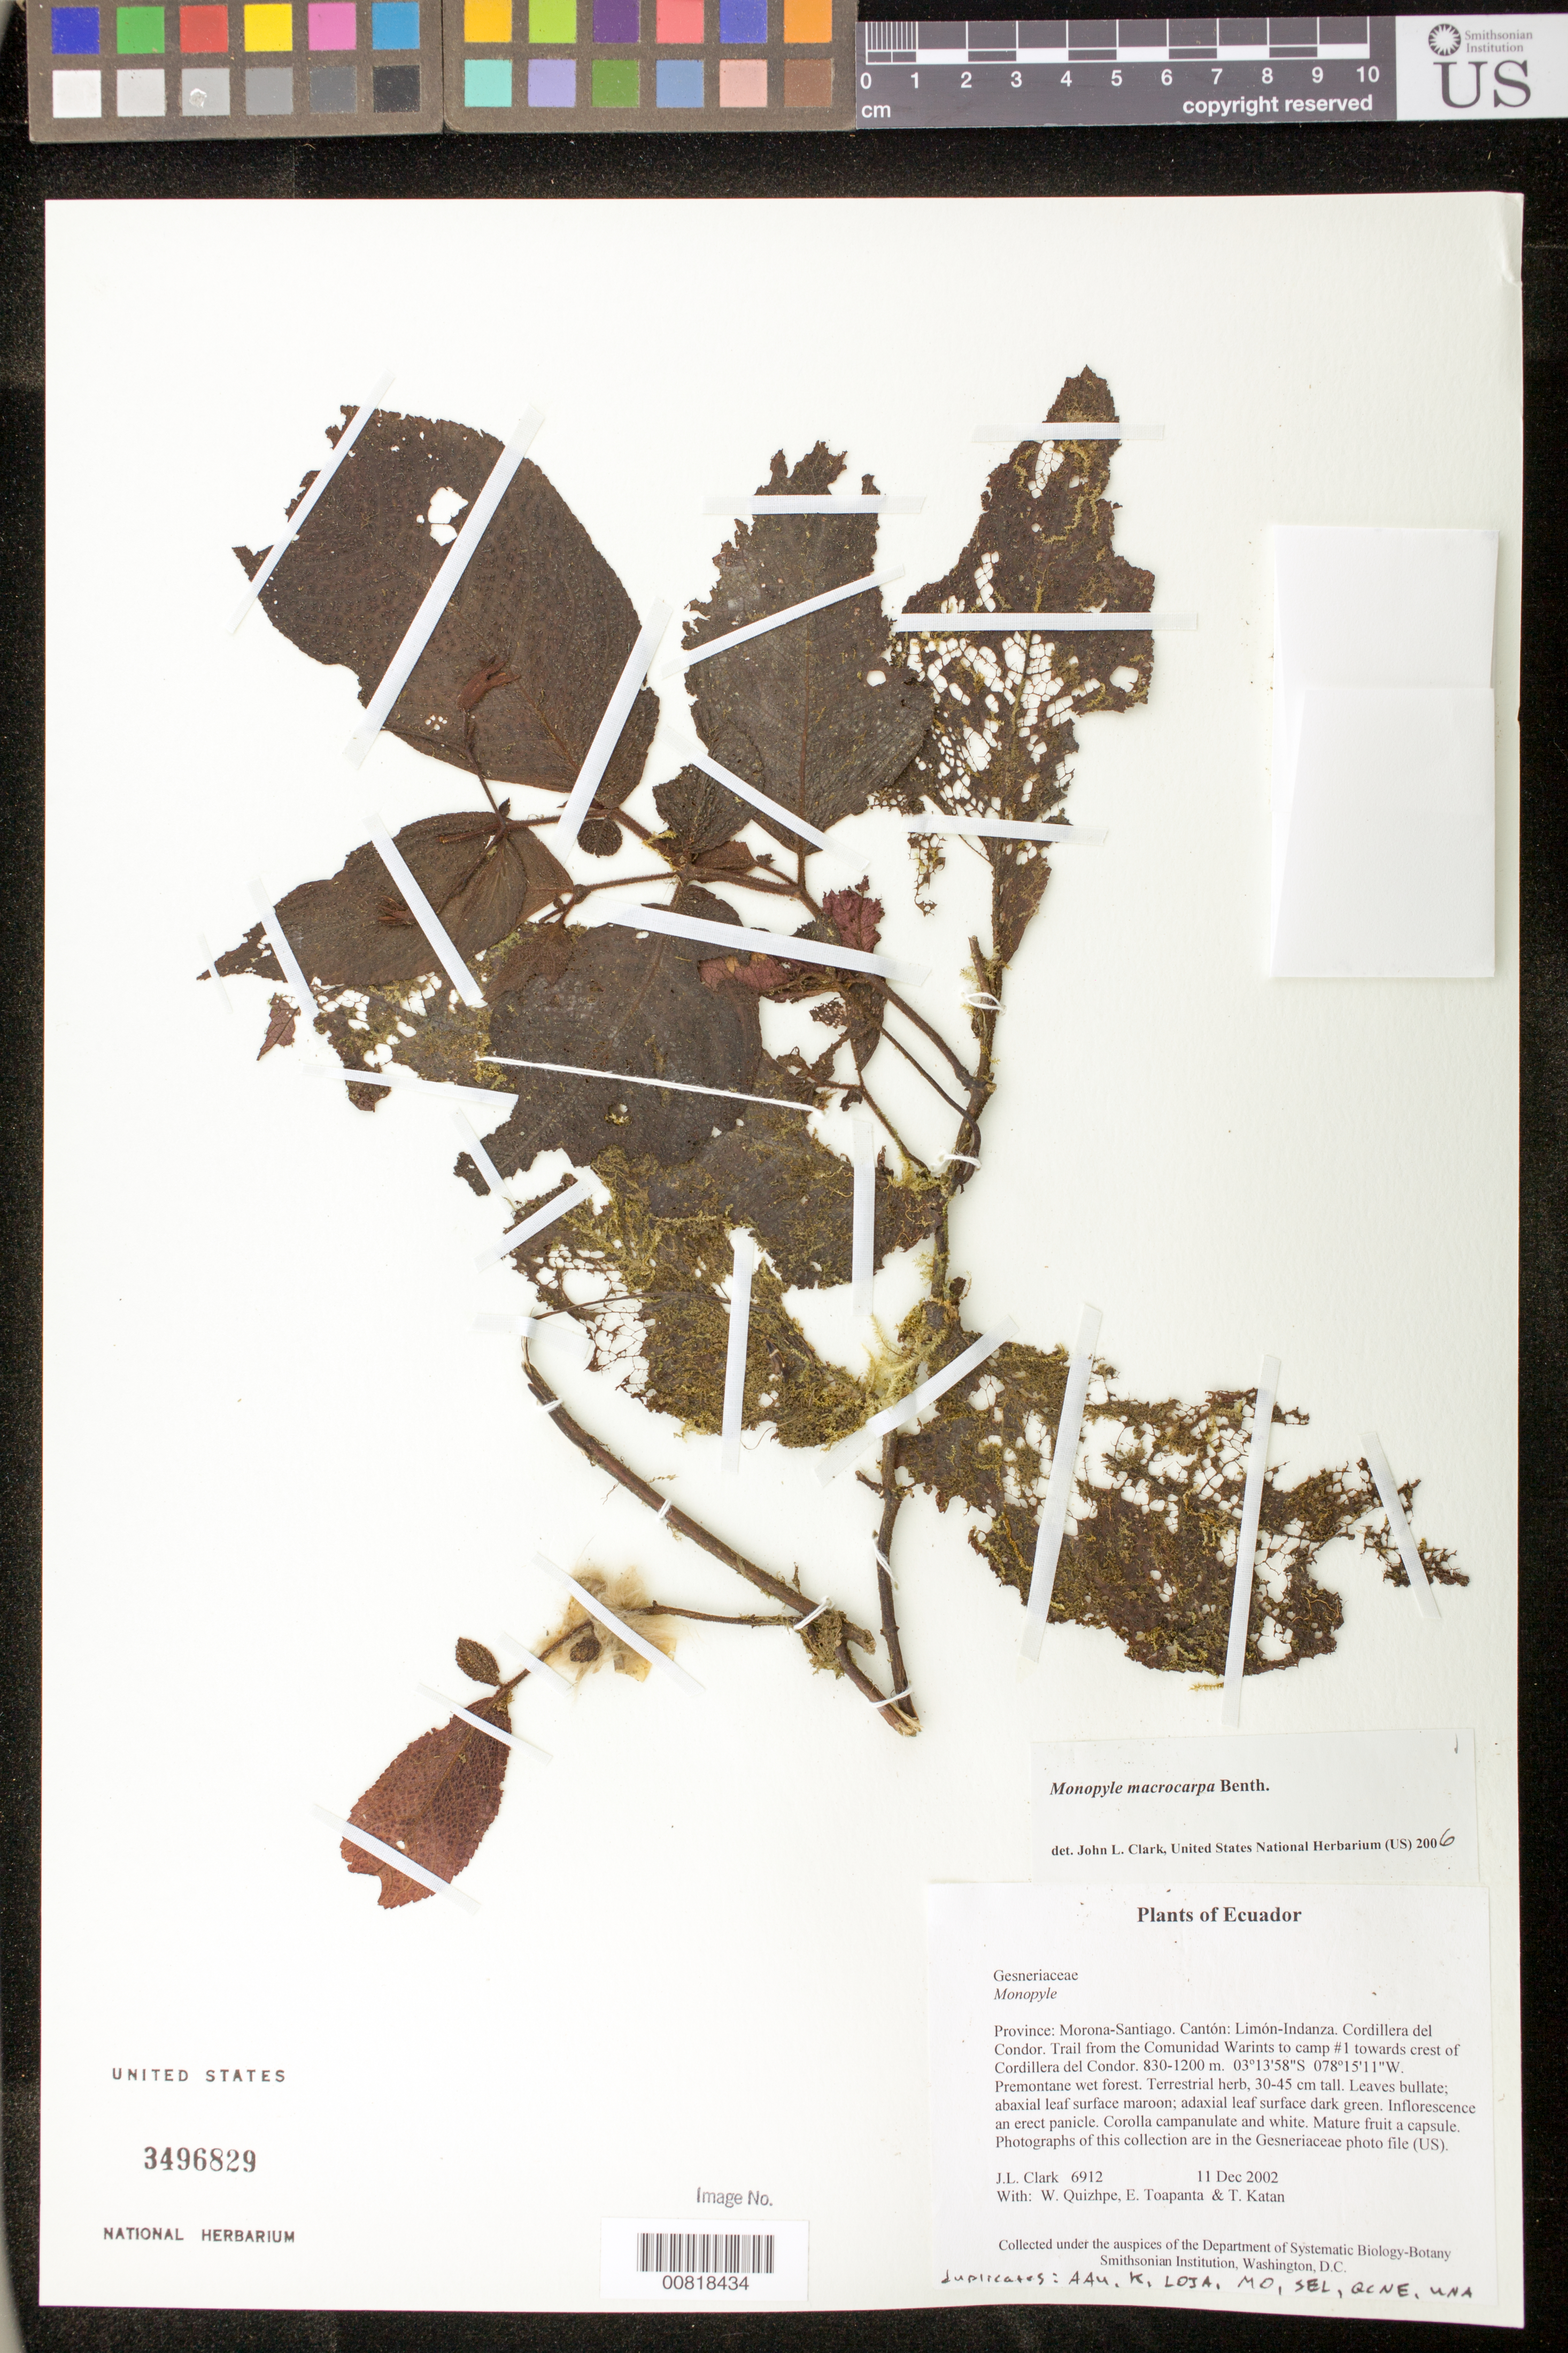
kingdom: Plantae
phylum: Tracheophyta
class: Magnoliopsida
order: Lamiales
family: Gesneriaceae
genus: Monopyle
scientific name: Monopyle macrocarpa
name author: Benth.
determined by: Clark, J. L., (SEL), The Marie Selby Botanical Garden (UNITED STATES)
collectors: J. L. Clark, W. Quizhpe, E. Toapanta & T. Katan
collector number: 6912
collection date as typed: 11 Dec 2002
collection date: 2002-12-11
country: Ecuador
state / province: Morona-Santiago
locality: Limón-Indanza. Cordillera del Condor. Trail from the Comunidad Warints to camp #1 towards crest of Cordillera del Condor.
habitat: Premontane wet forest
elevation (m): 830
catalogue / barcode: US 3496829